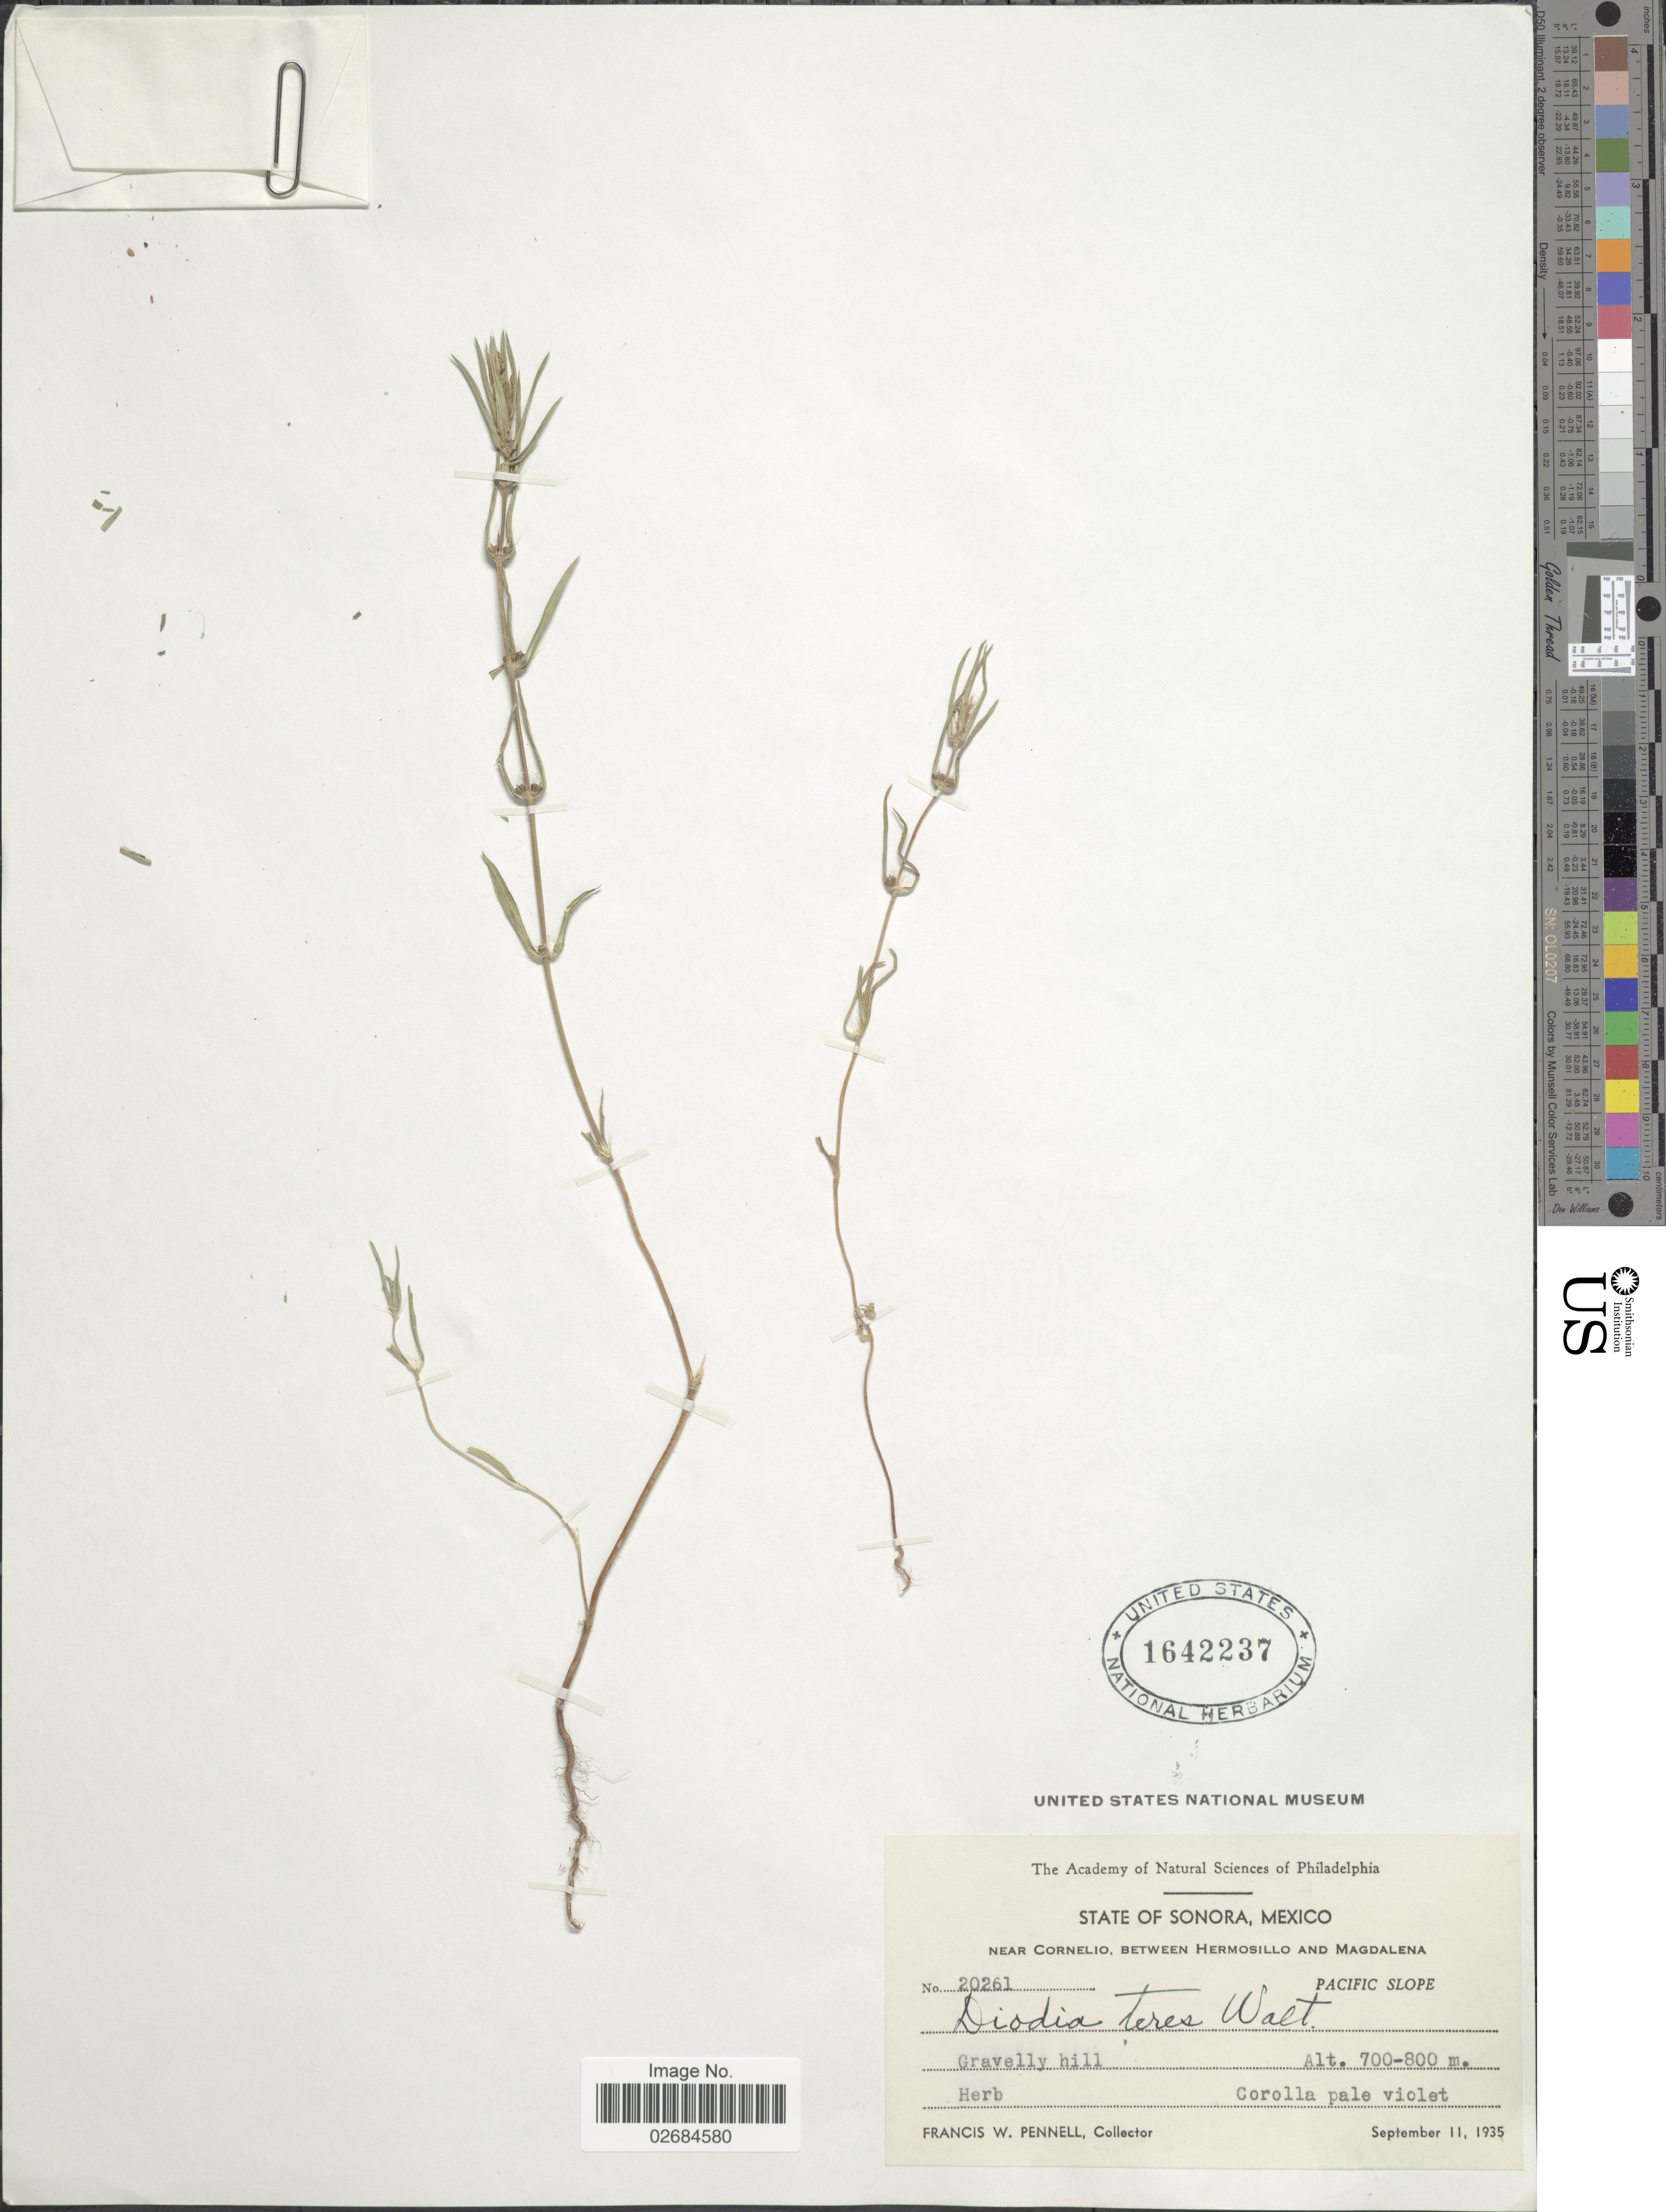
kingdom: Plantae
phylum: Tracheophyta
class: Magnoliopsida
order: Gentianales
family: Rubiaceae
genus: Diodia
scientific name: Diodia teres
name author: Walter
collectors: F. W. Pennell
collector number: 20261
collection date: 1935-09-11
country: Mexico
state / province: Sonora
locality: Near Cornelio, between Hermosillo and Magdalena. Pacific Slope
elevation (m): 700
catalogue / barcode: US 1642237